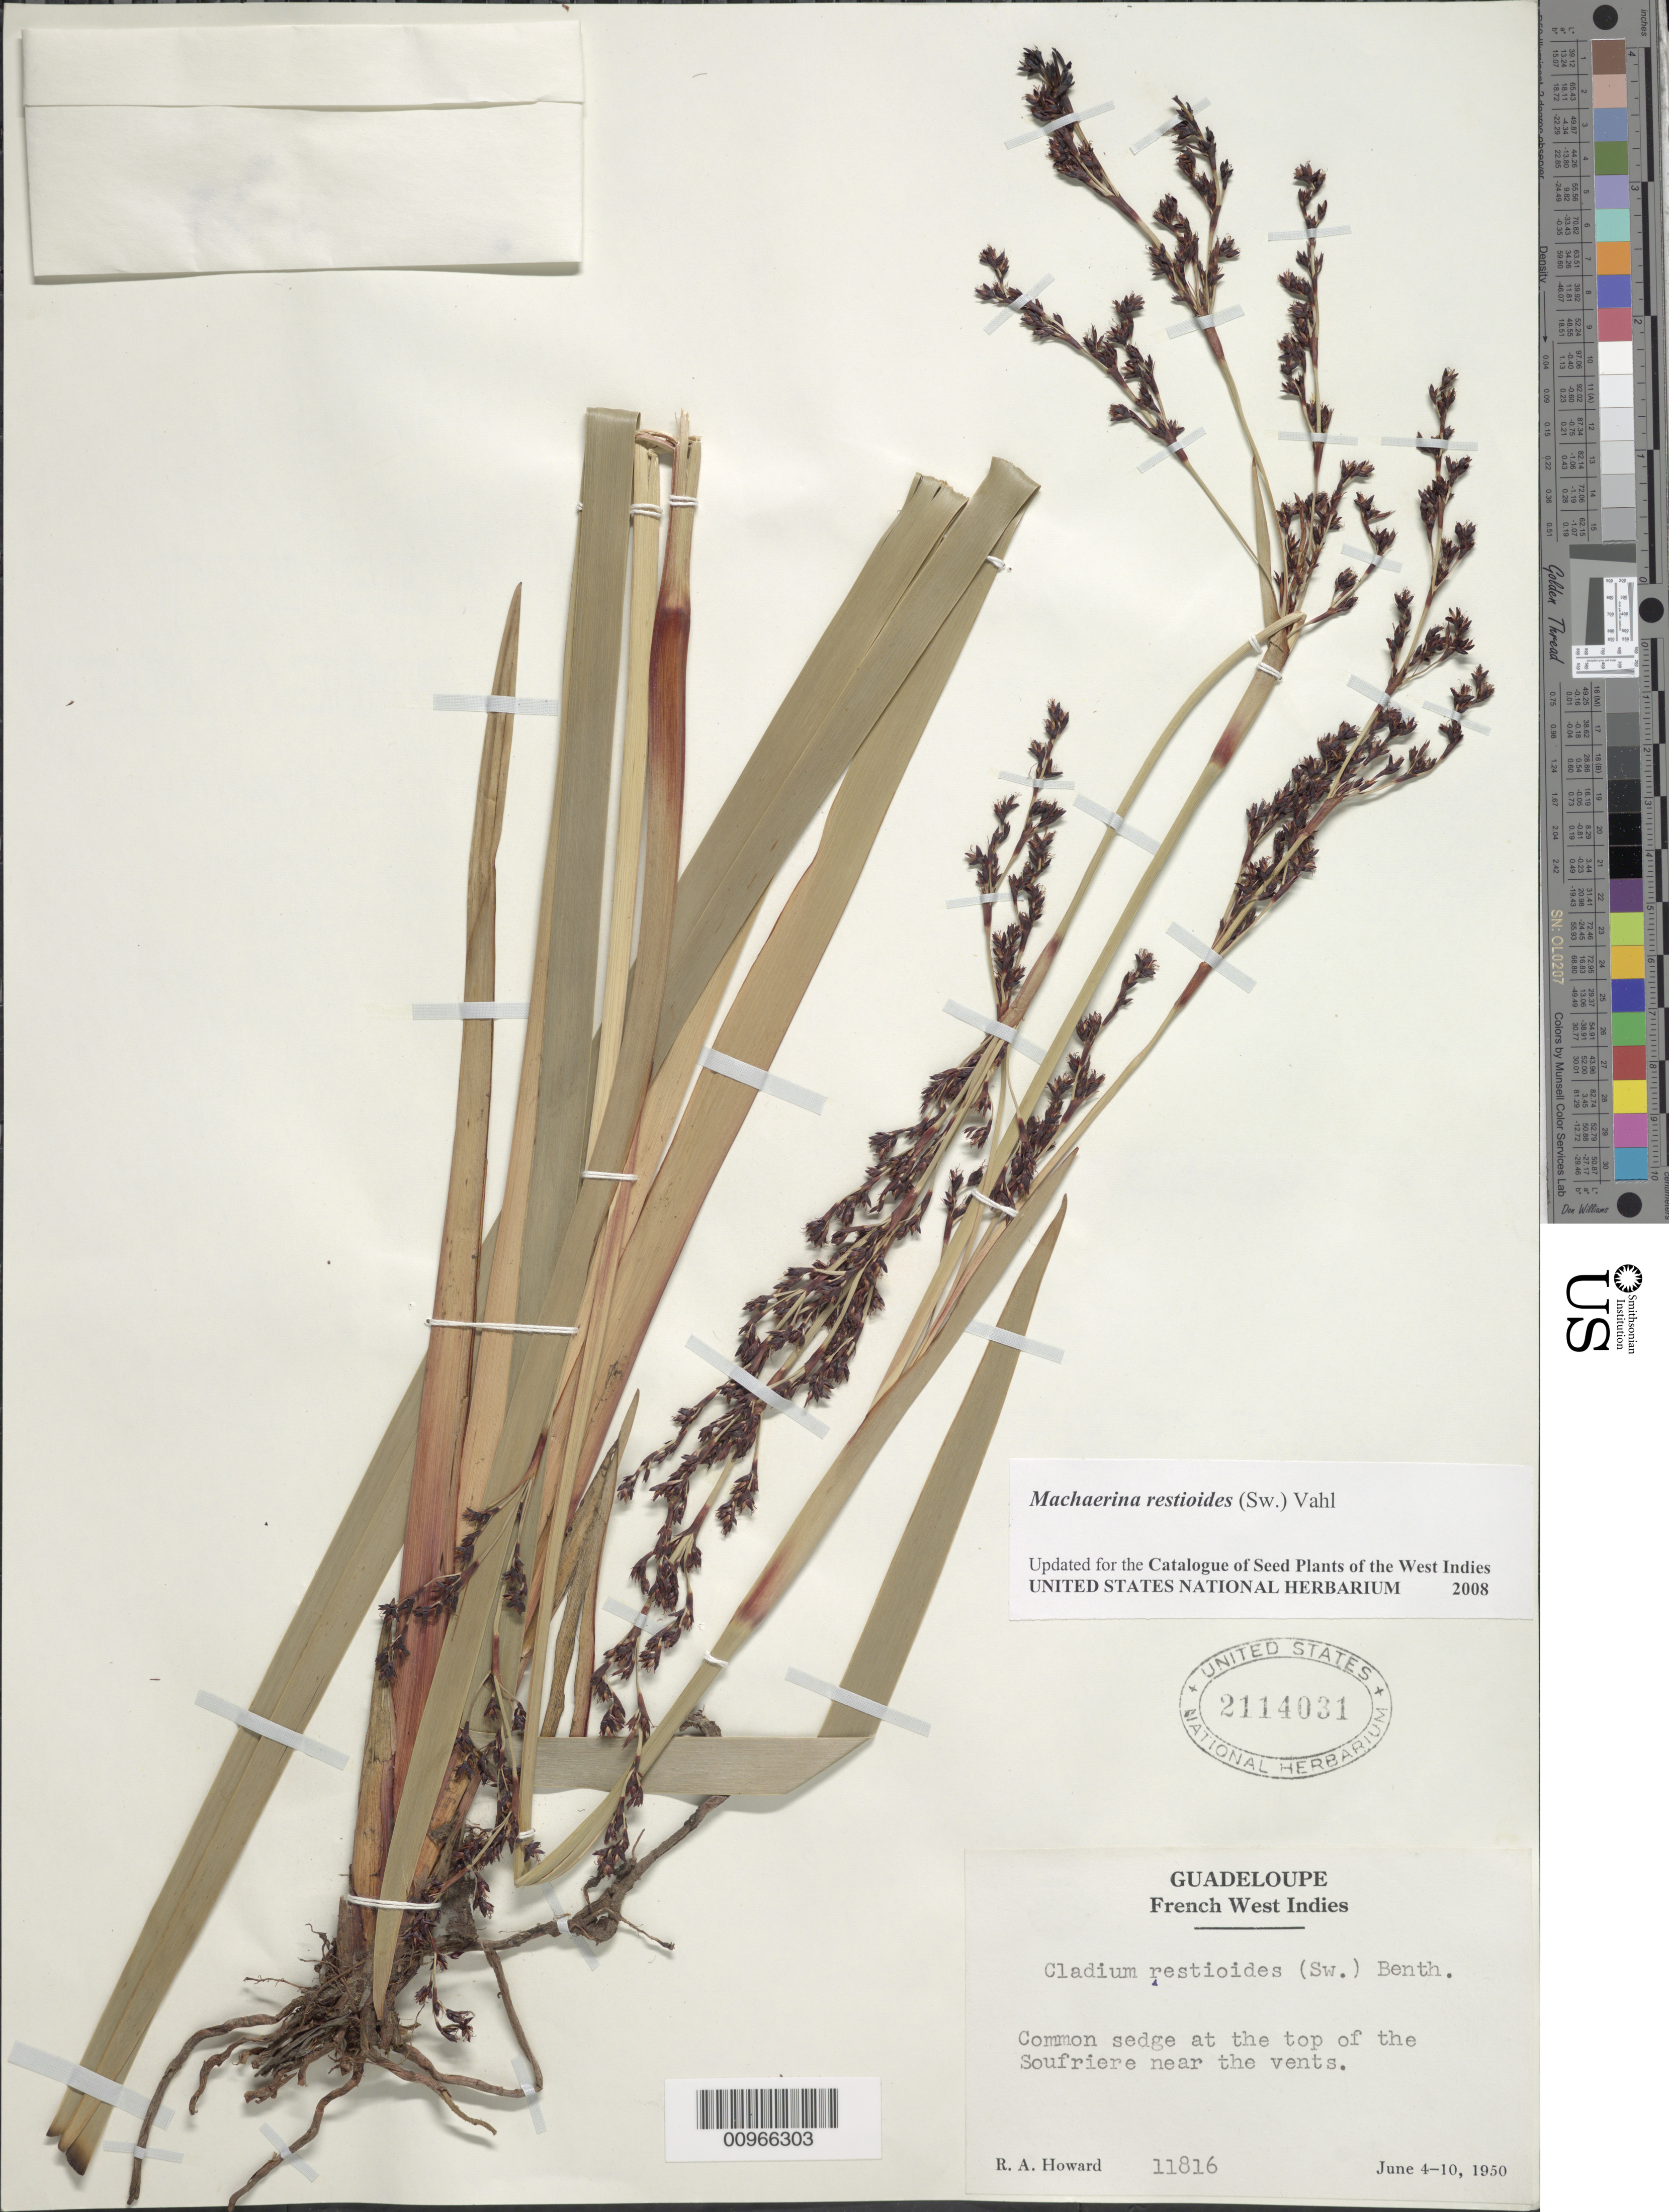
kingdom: Plantae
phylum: Tracheophyta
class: Liliopsida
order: Poales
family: Cyperaceae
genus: Machaerina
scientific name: Machaerina restioides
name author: (Sw.) Vahl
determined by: Strong, M. T., (US), Smithsonian Institution - National Museum of Natural History (UNITED STATES)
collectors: R. A. Howard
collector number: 11816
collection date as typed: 04 Jun 1950 to 10 Jun 1950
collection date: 1950-06-04/1950-06-10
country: Guadeloupe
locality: top of the Soufrière, near the vents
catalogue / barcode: US 2114031